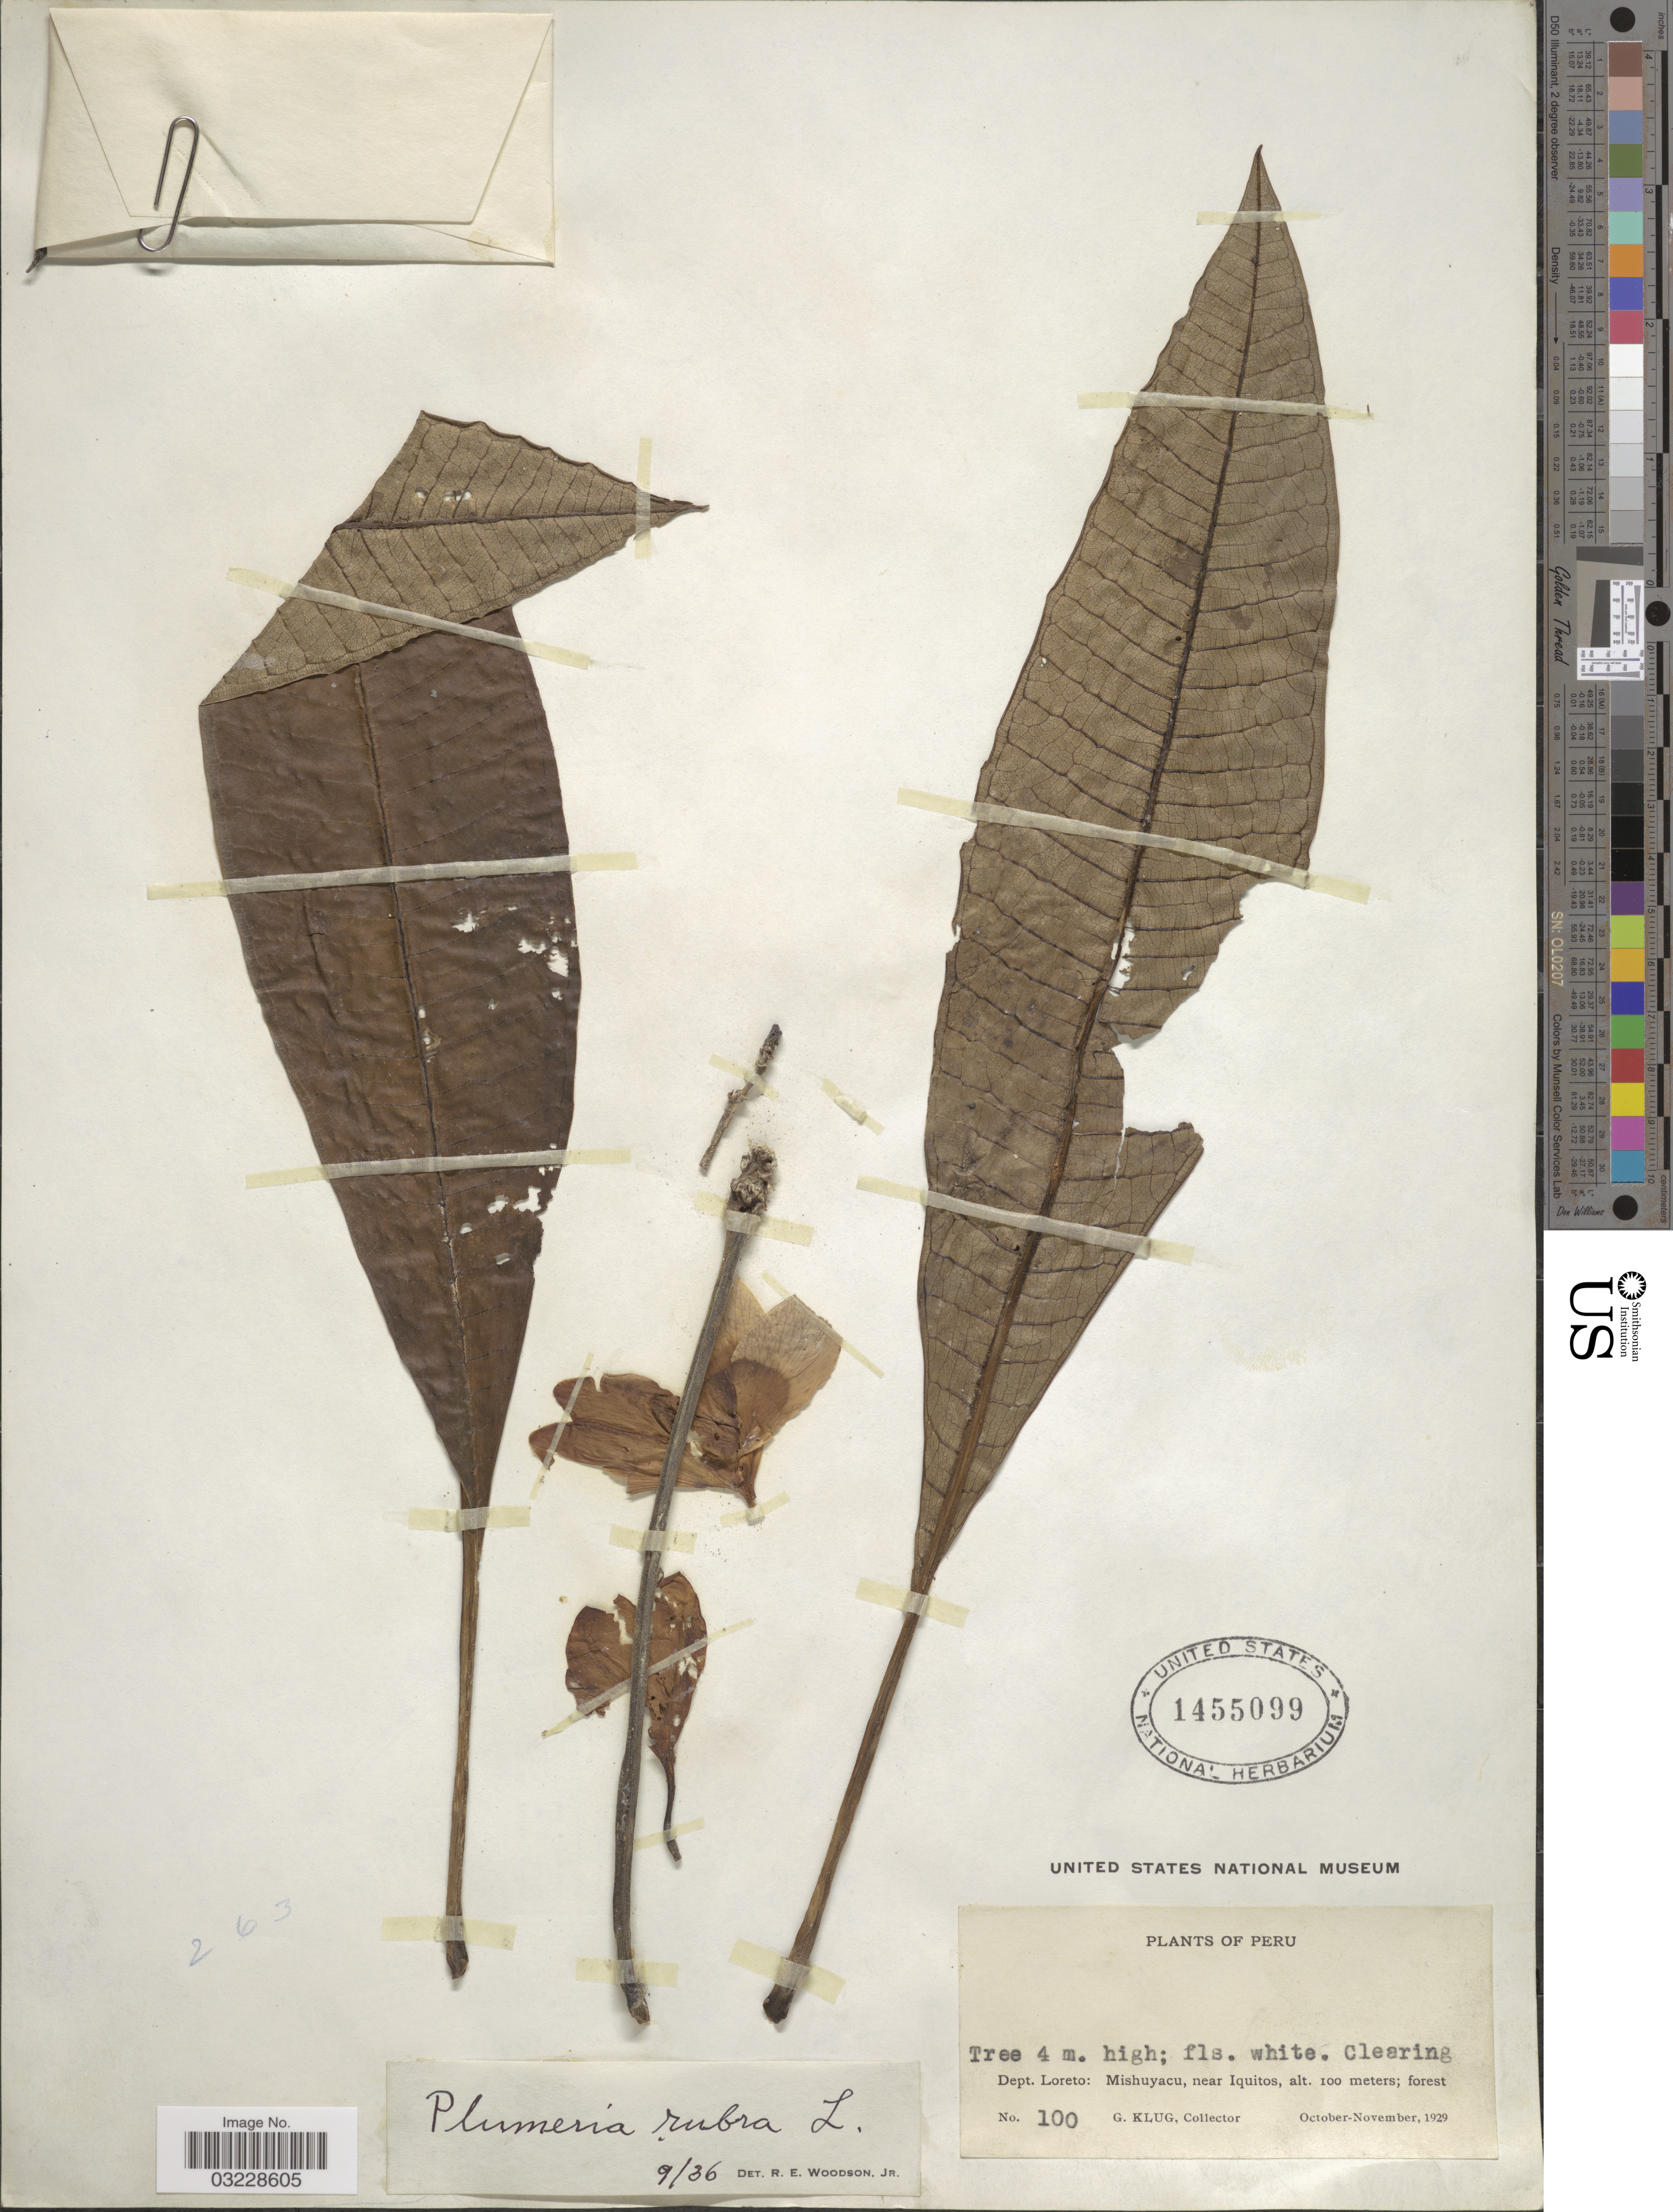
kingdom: Plantae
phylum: Tracheophyta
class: Magnoliopsida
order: Gentianales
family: Apocynaceae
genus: Plumeria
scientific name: Plumeria rubra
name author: L.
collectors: G. Klug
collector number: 100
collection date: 1929-10/1929-11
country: Peru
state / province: Loreto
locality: Dept. Loreto: Mishuyacu, near Iquitos.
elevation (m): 100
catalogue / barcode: US 1455099